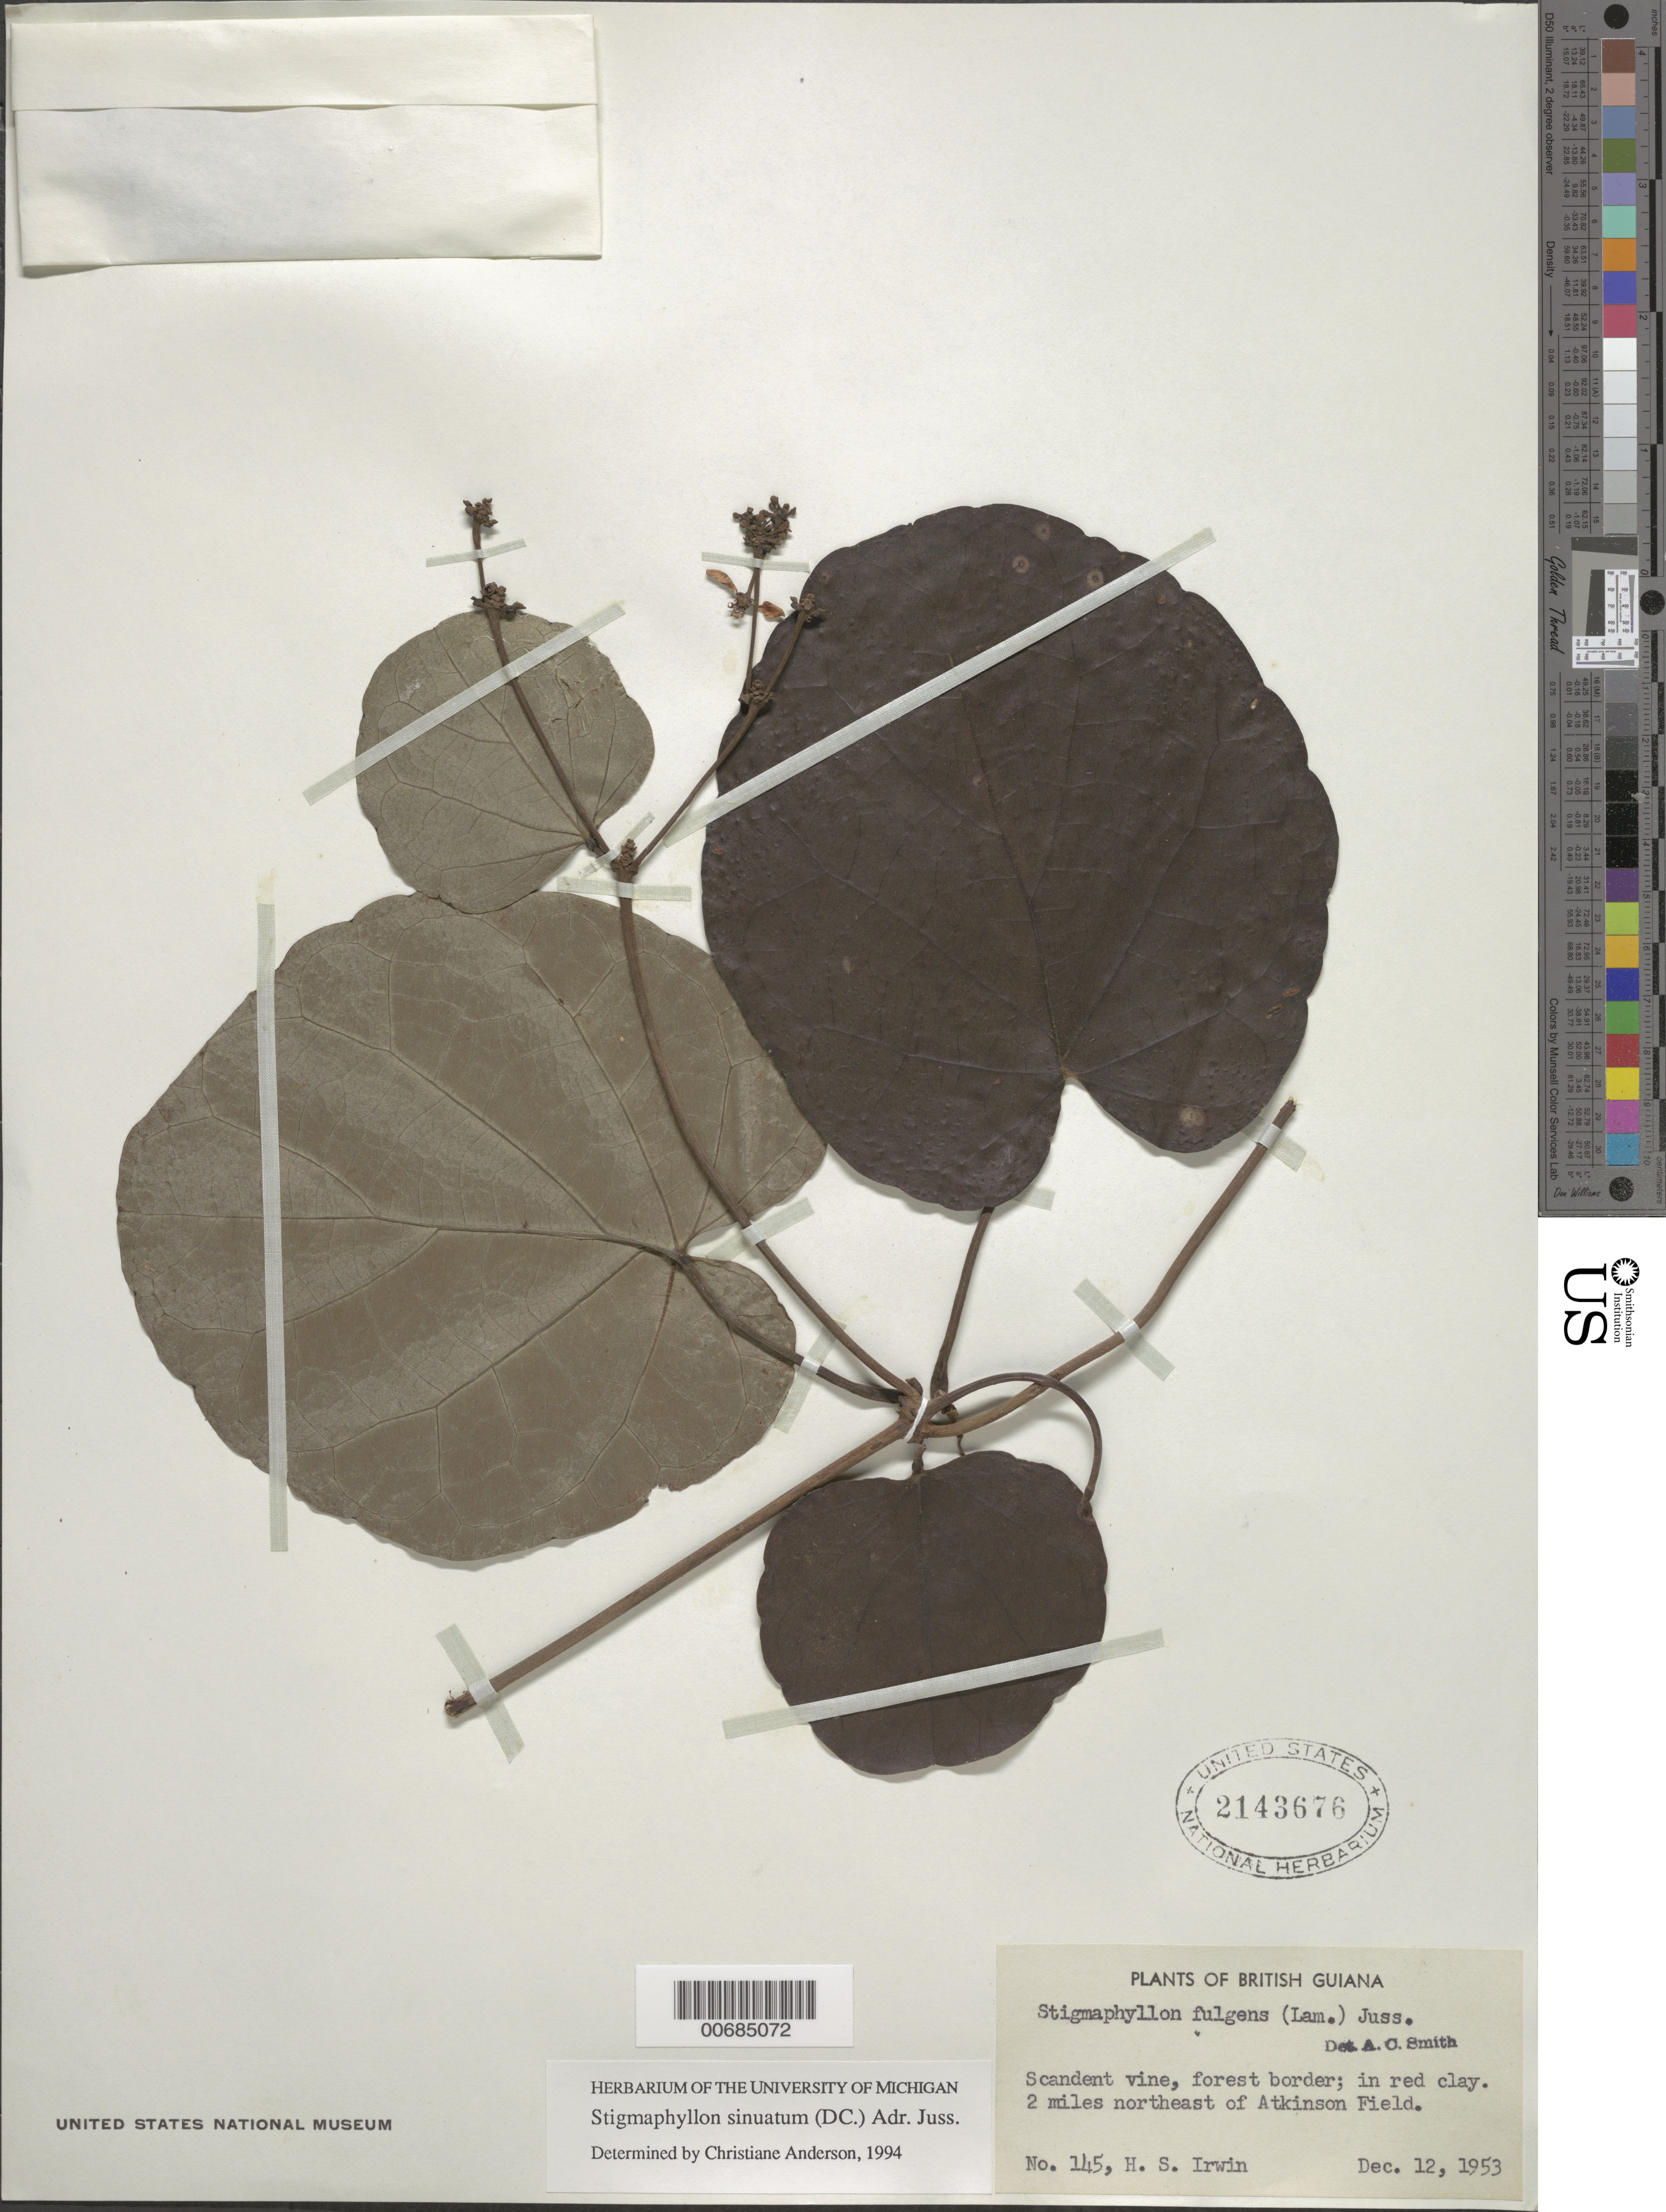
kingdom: Plantae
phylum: Tracheophyta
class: Magnoliopsida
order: Malpighiales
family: Malpighiaceae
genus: Stigmaphyllon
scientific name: Stigmaphyllon sinuatum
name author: (DC.) A. Juss.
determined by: Anderson, C.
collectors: H. Irwin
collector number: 145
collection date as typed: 12-Dec-53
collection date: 1953-12-12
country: Guyana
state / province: Demerara-Mahaica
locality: Atkinson Field, 2 mi. NE of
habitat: Forest border; red clay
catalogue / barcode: US 2143676